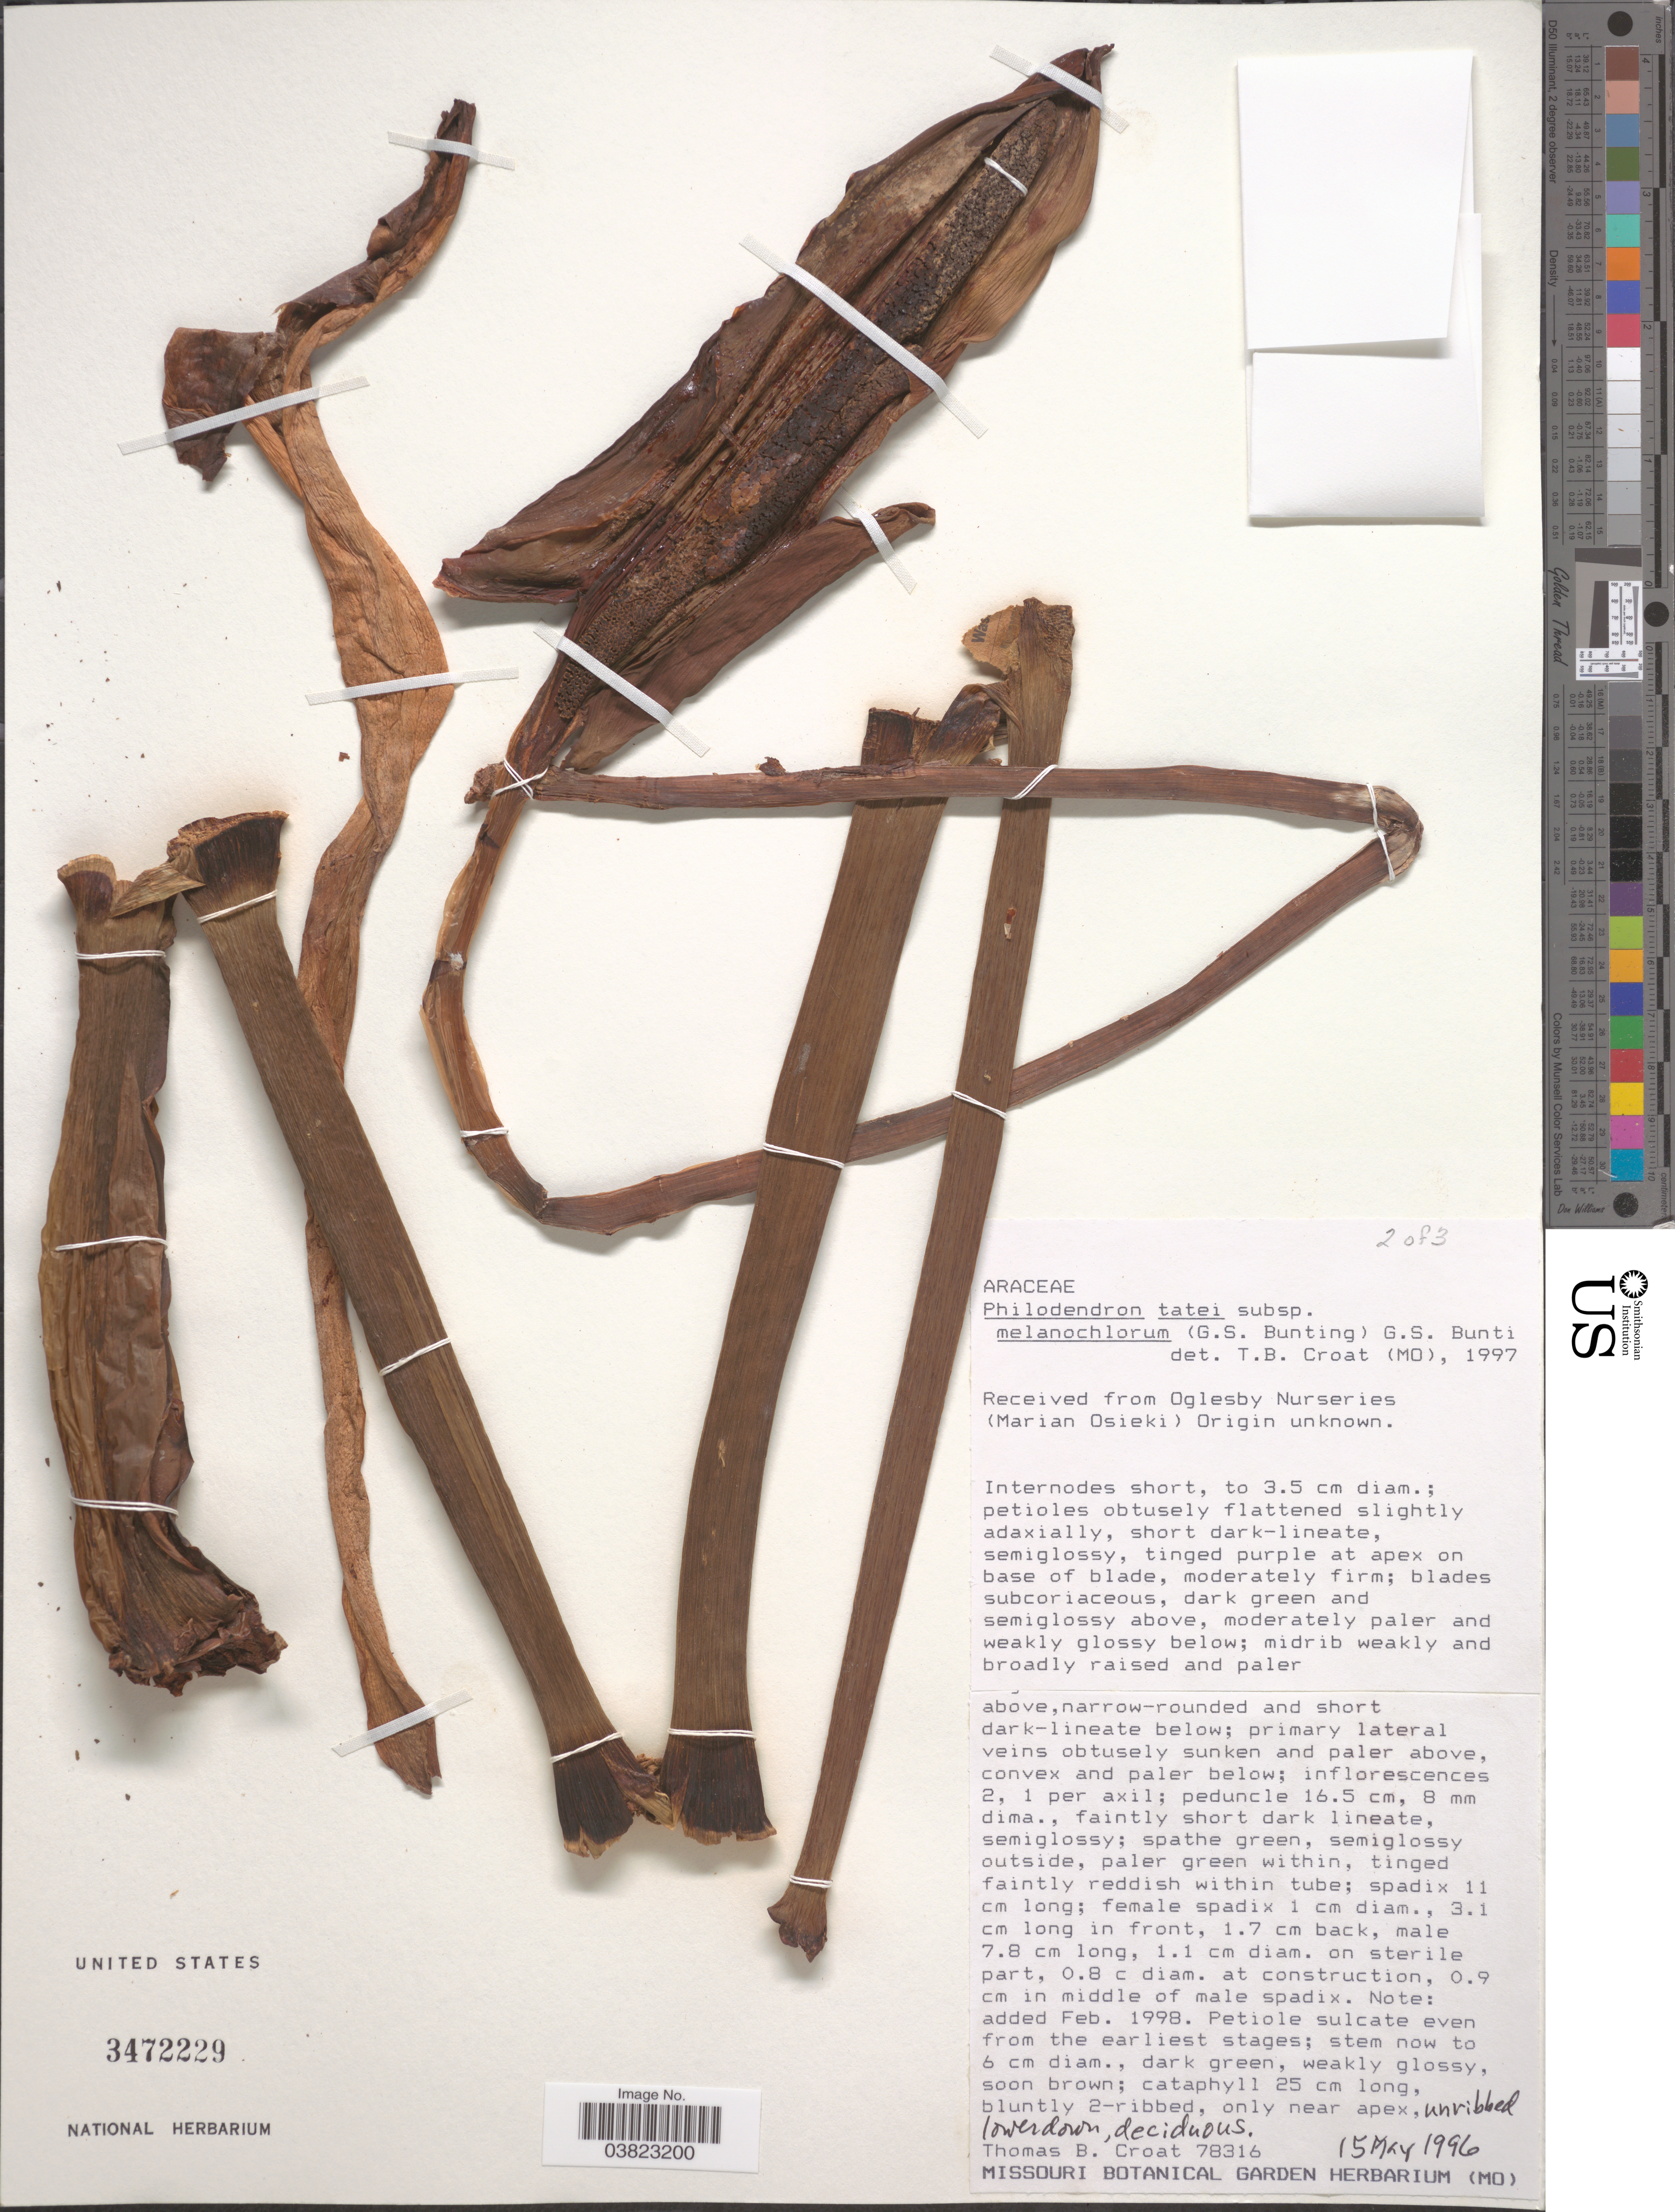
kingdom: Plantae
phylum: Tracheophyta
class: Liliopsida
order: Alismatales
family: Araceae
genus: Philodendron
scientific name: Philodendron tatei subsp. melanochlorum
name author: (G.S. Bunting) G.S. Bunting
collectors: T. B. Croat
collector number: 78316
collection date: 1996-05-15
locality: Oglesby Nurseries (Marian Osieki).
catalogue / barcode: US 3472229